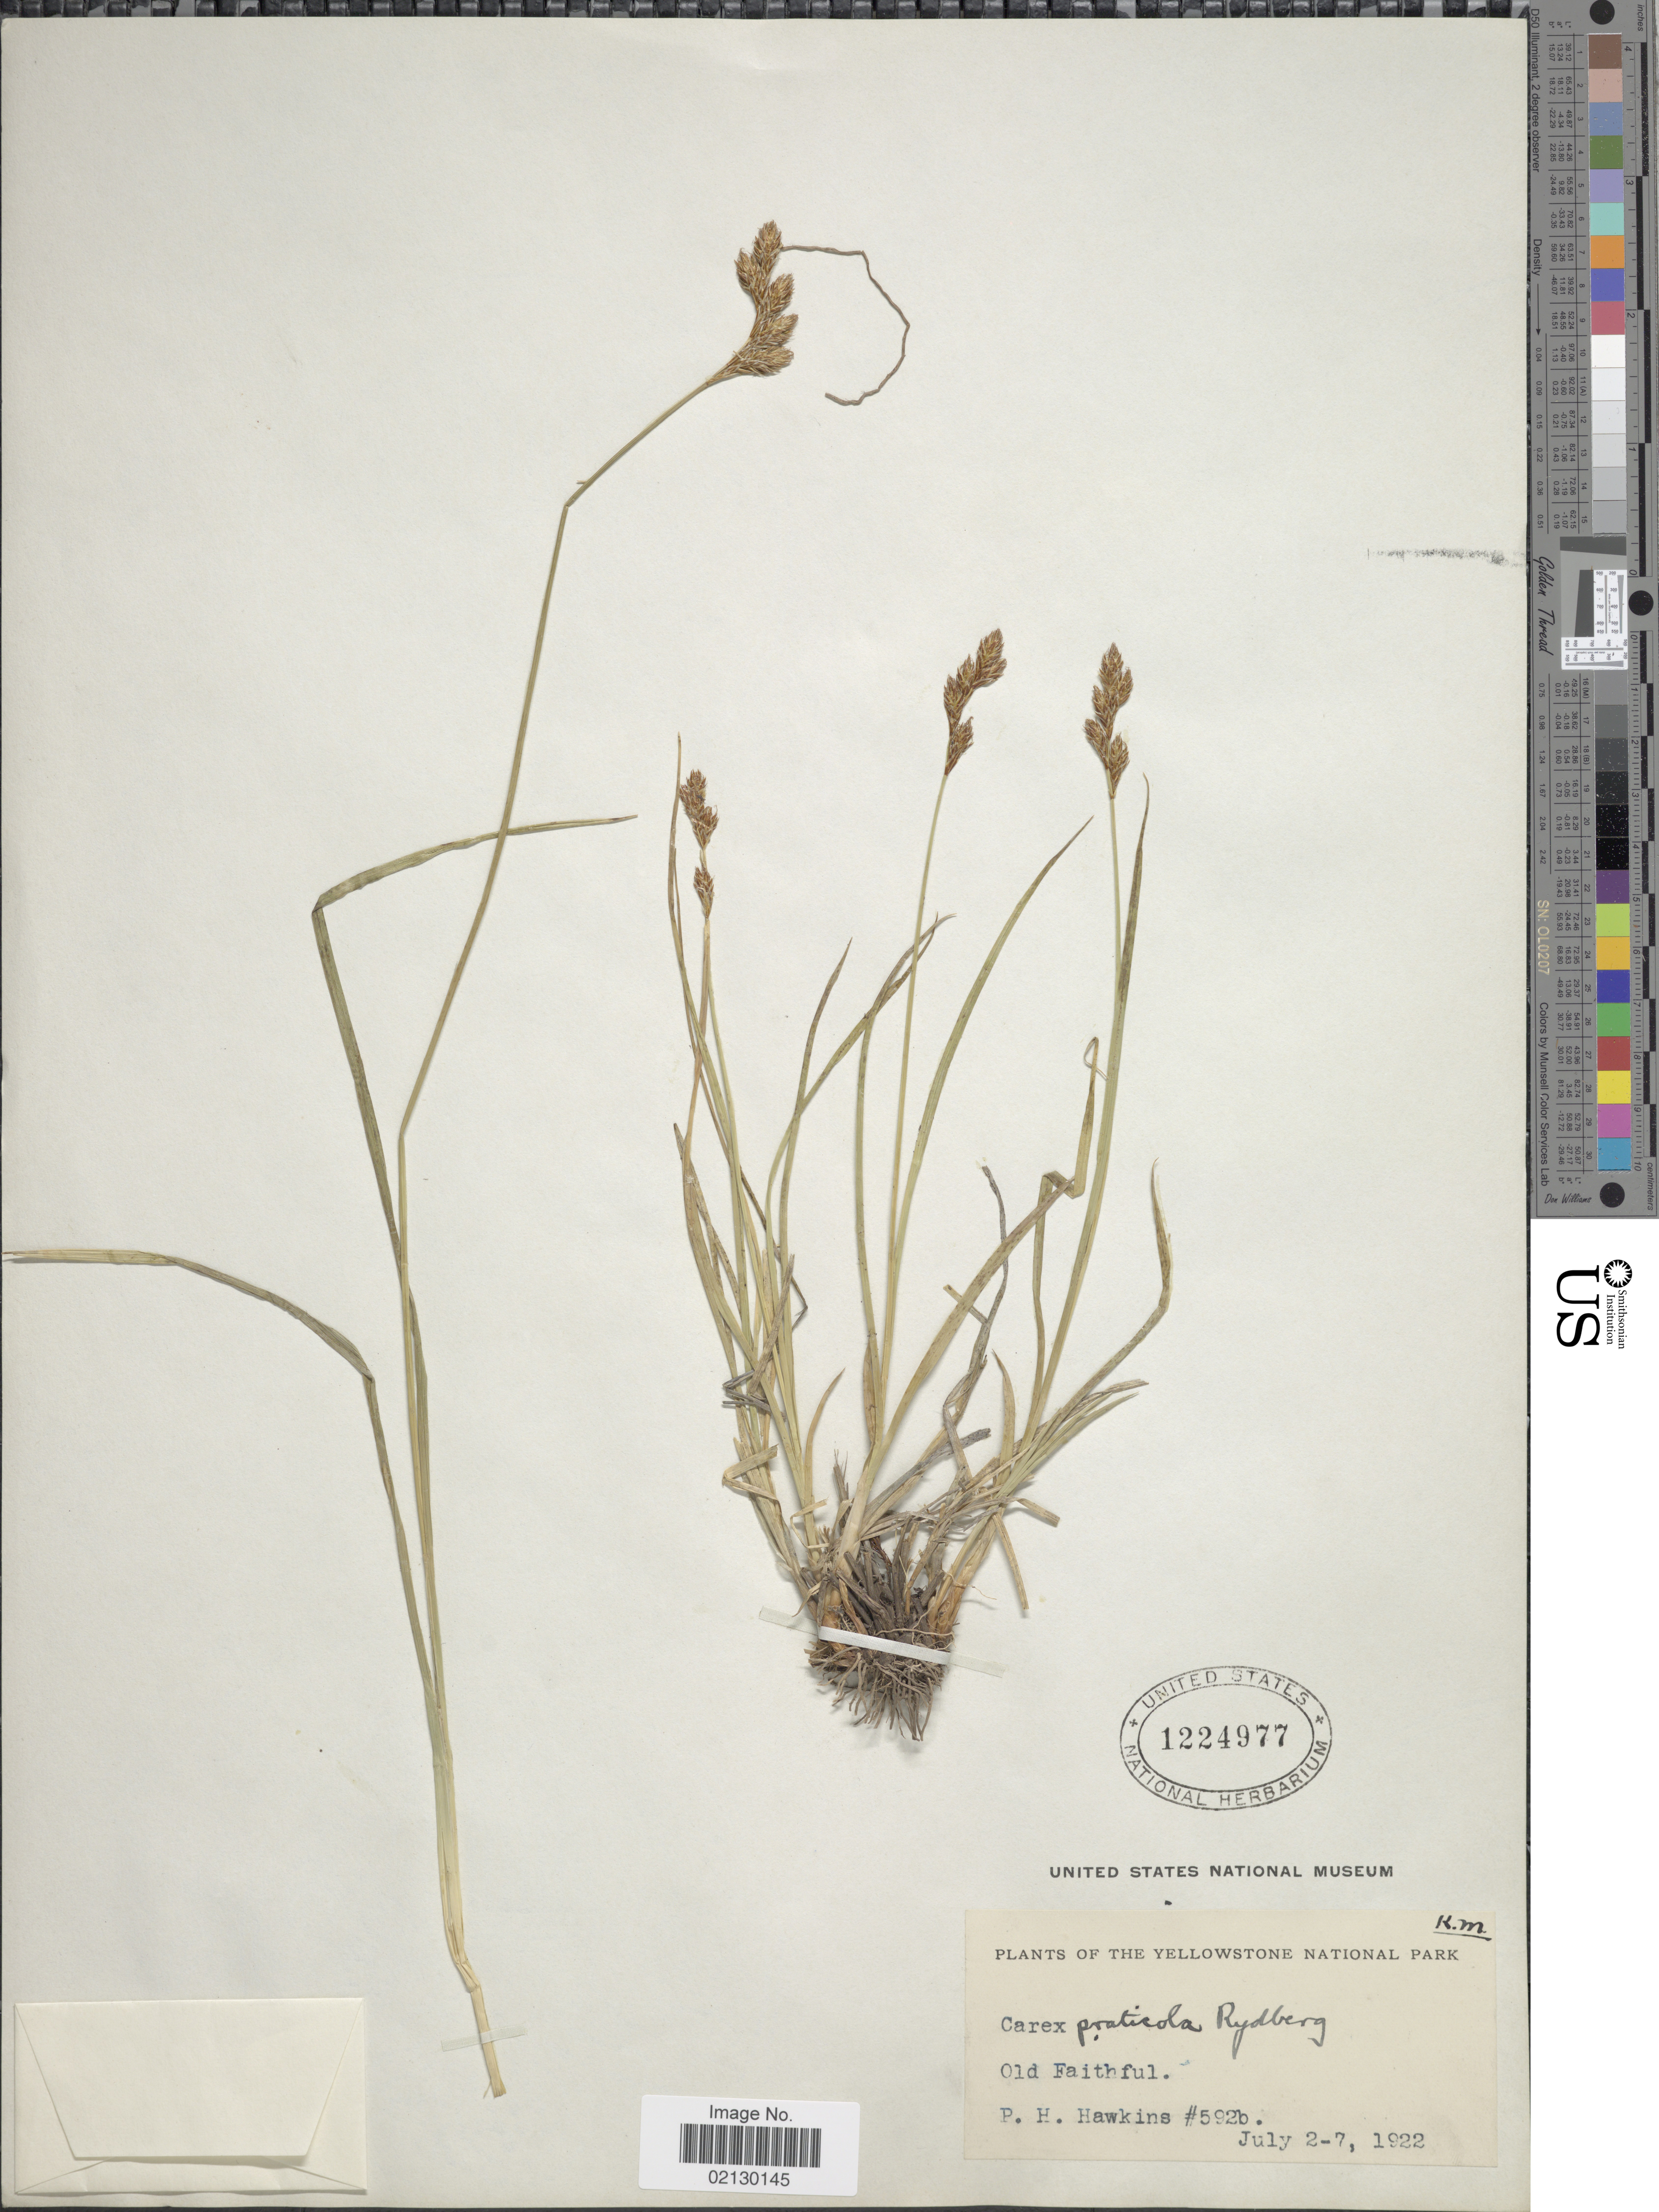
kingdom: Plantae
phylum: Tracheophyta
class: Liliopsida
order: Poales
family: Cyperaceae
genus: Carex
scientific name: Carex praticola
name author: Rydb.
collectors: P. Hawkins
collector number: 592b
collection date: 1922-07-02/1922-07-07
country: United States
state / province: Wyoming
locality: Yellowstone National Park, Old Faithful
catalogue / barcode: US 1224977